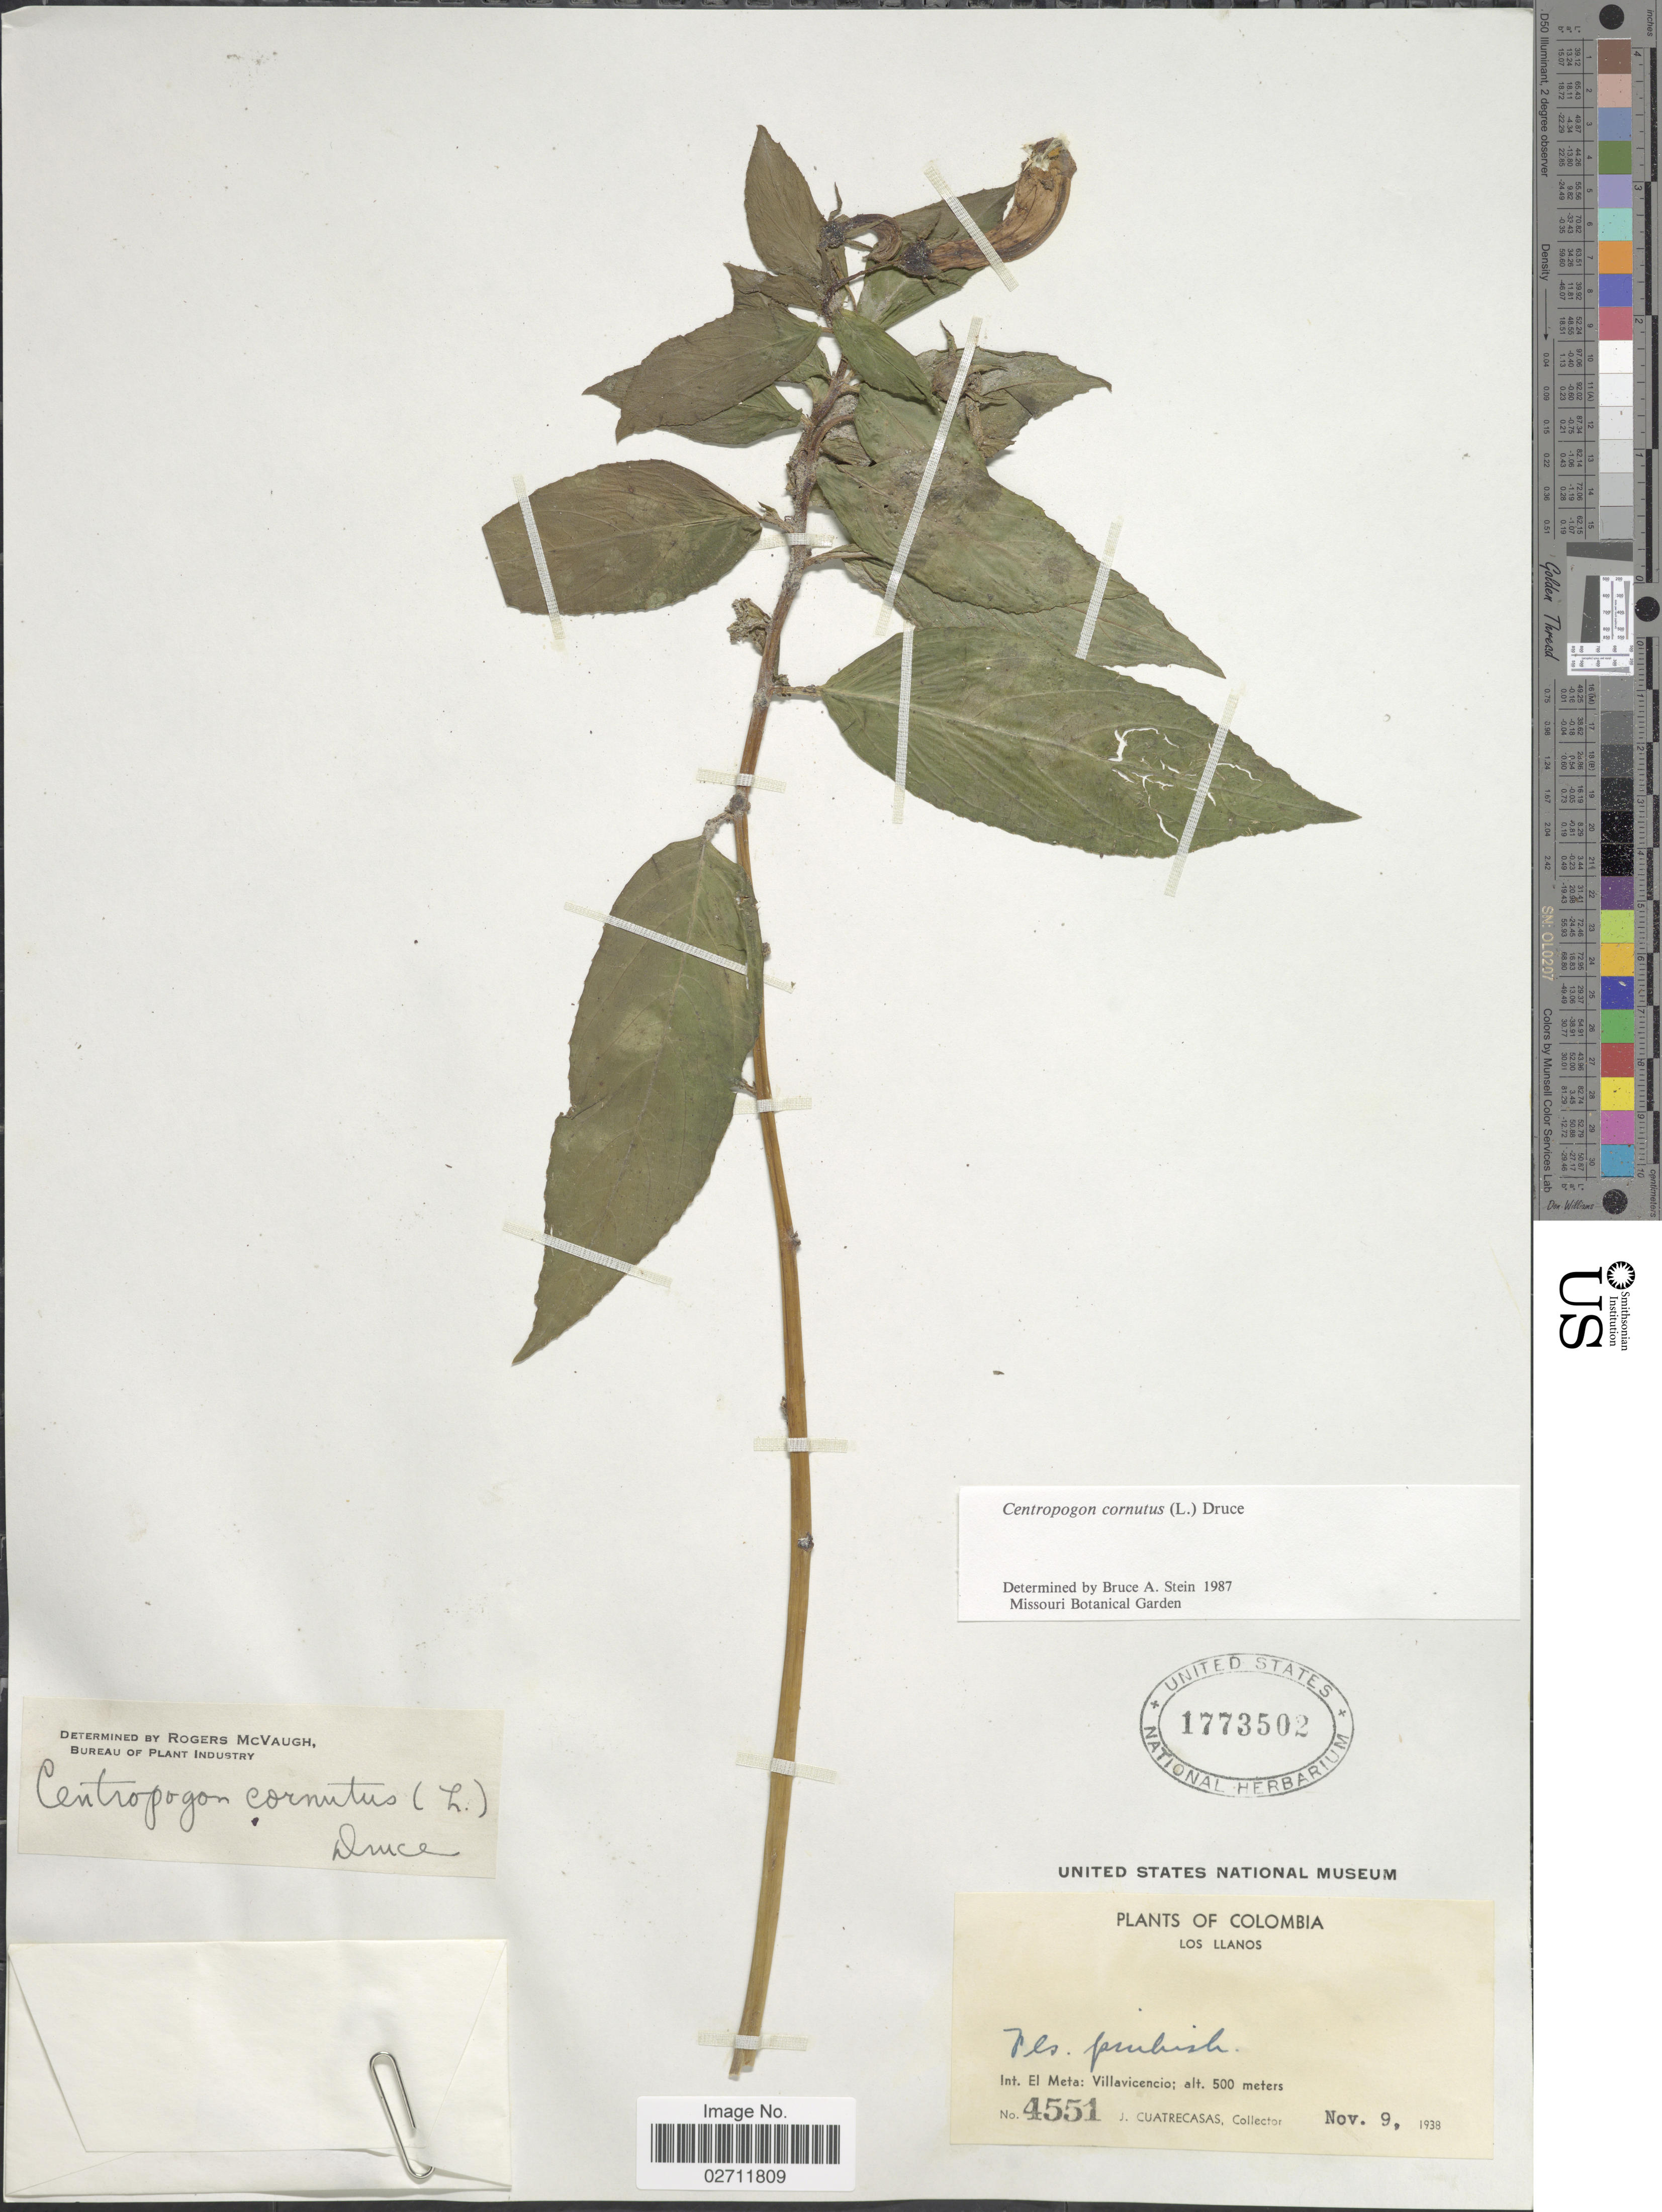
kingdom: Plantae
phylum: Tracheophyta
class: Magnoliopsida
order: Asterales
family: Campanulaceae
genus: Centropogon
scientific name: Centropogon cornutus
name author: (L.) Druce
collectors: J. Cuatrecasas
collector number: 4551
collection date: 1938-11-09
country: Colombia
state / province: Meta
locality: Los Llanos. Villavicencio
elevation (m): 500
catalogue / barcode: US 1773502